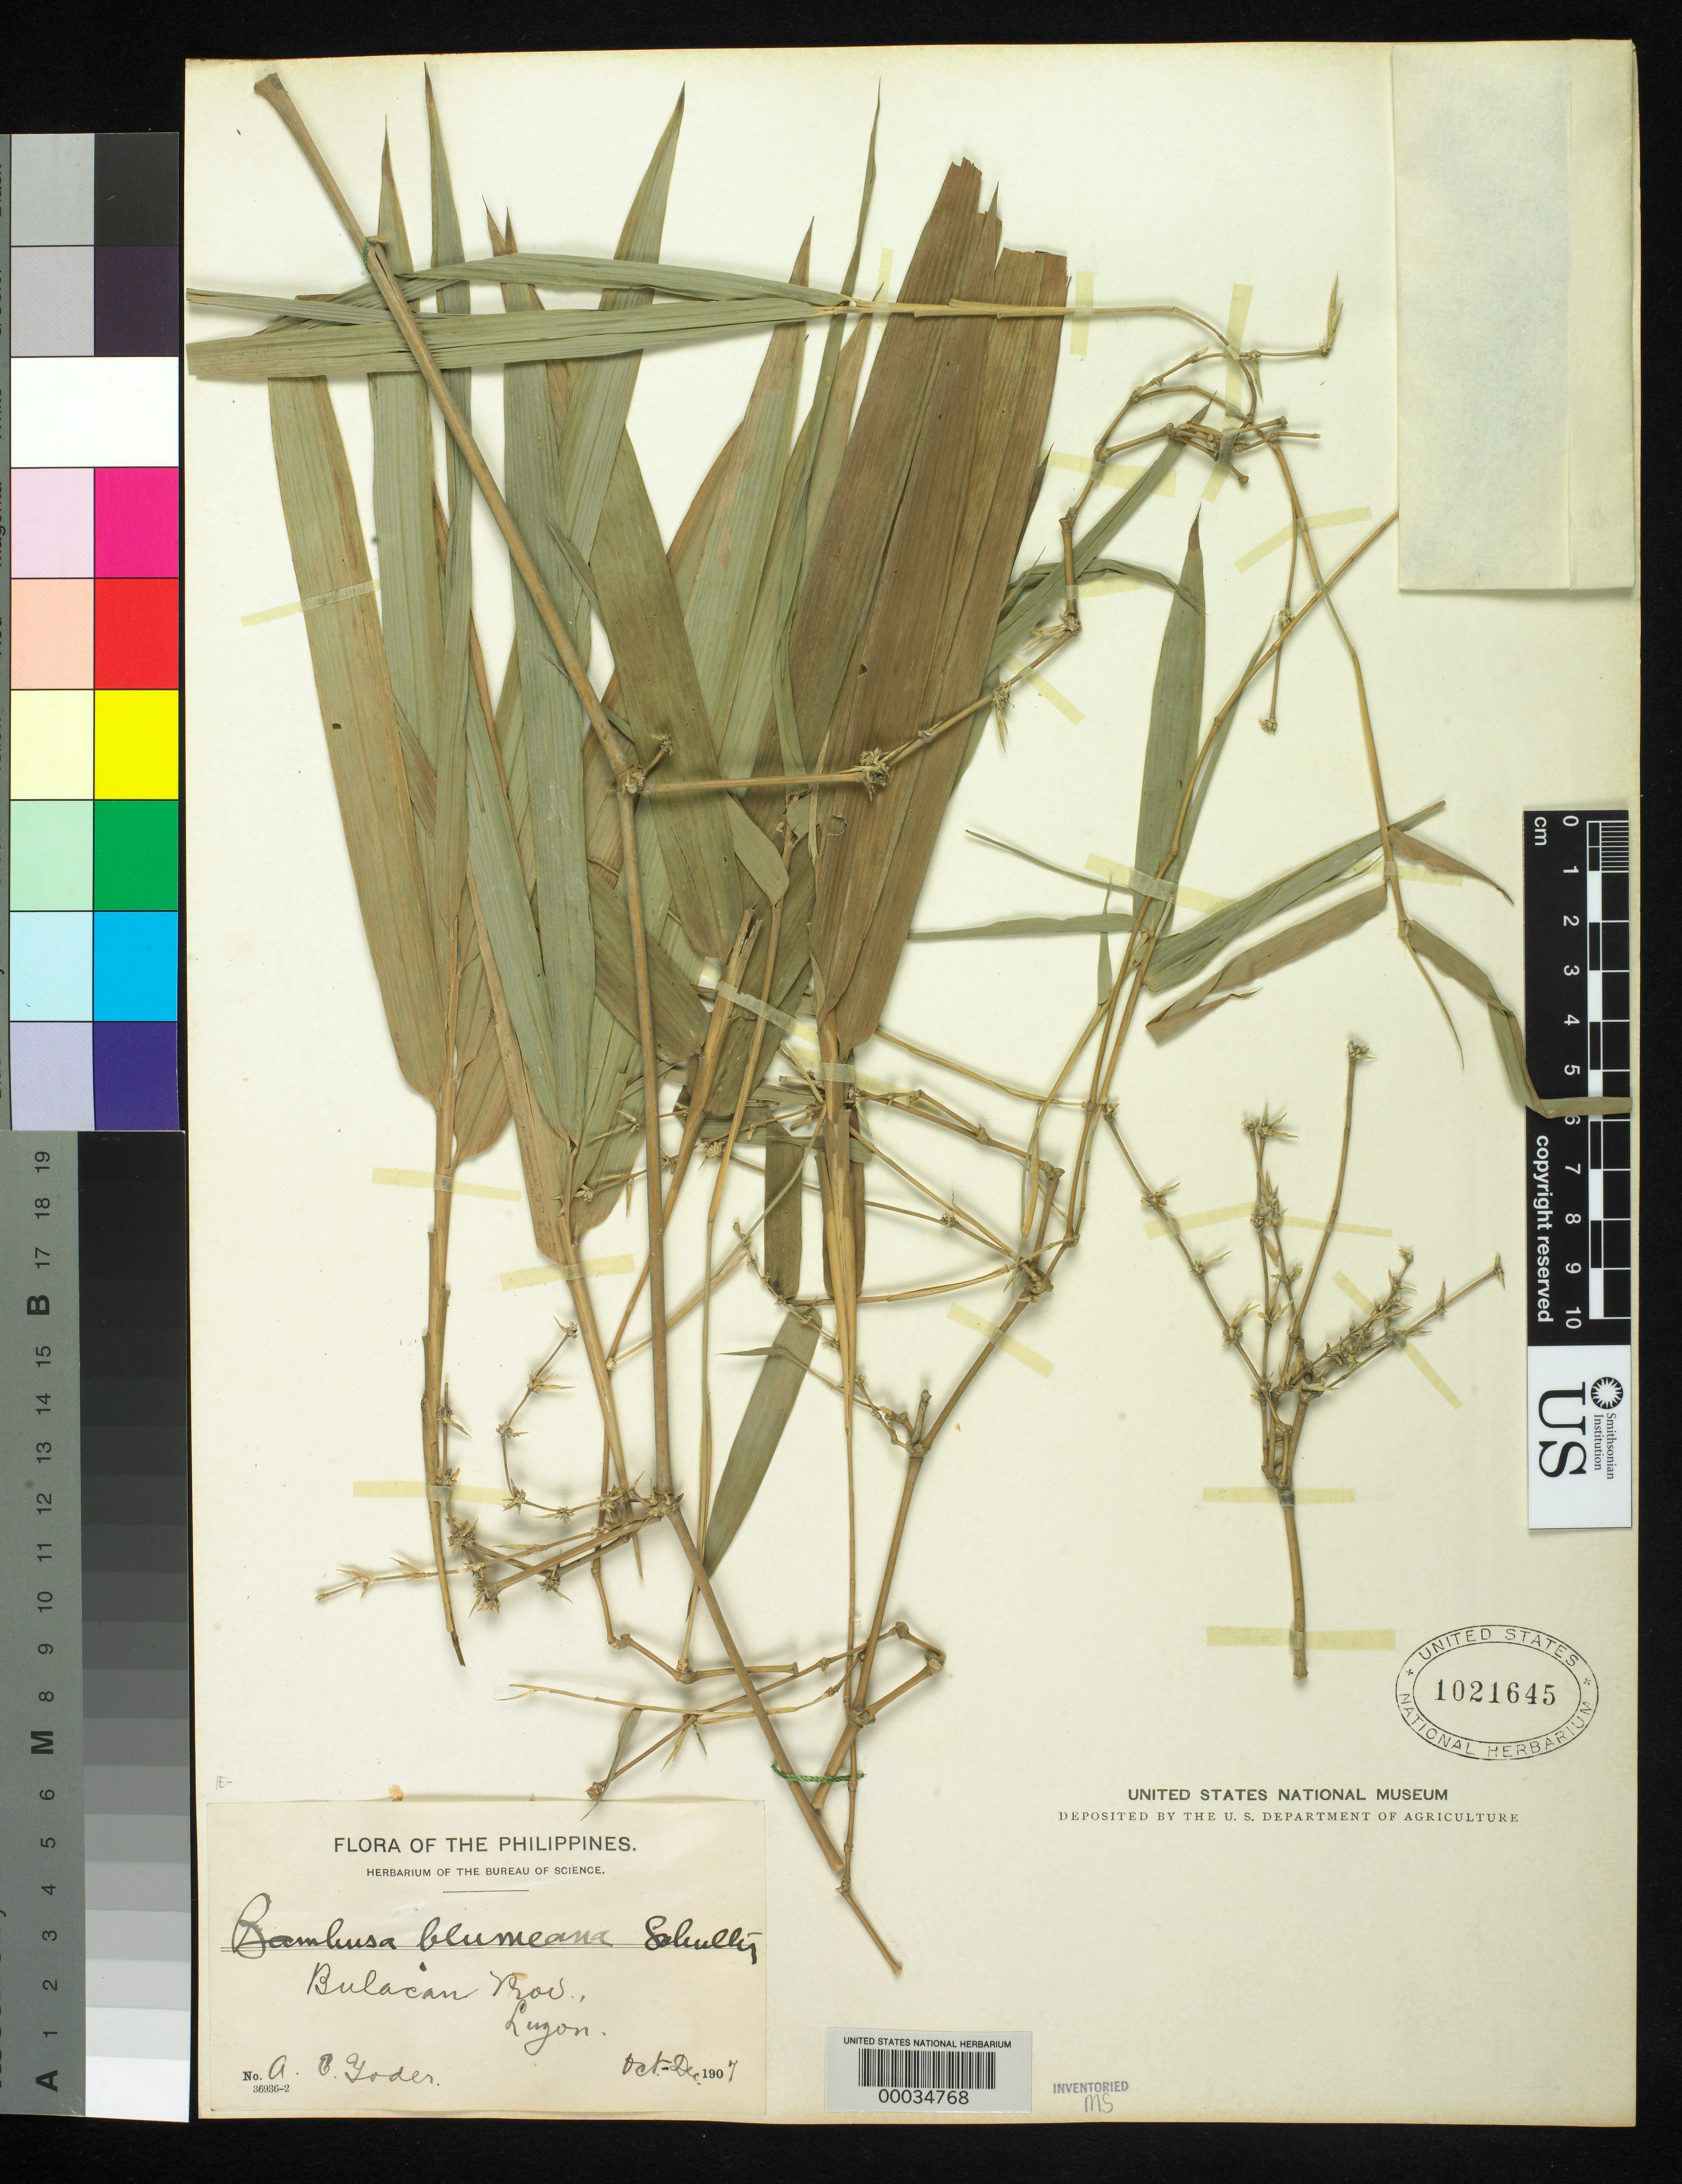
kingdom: Plantae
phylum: Tracheophyta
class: Liliopsida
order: Poales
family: Poaceae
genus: Bambusa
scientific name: Bambusa spinosa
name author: Roxb.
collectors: A. Yoden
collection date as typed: Oct 1907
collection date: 1907-10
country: Philippines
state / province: Central Luzon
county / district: Bulacan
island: Luzon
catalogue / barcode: US 1021645